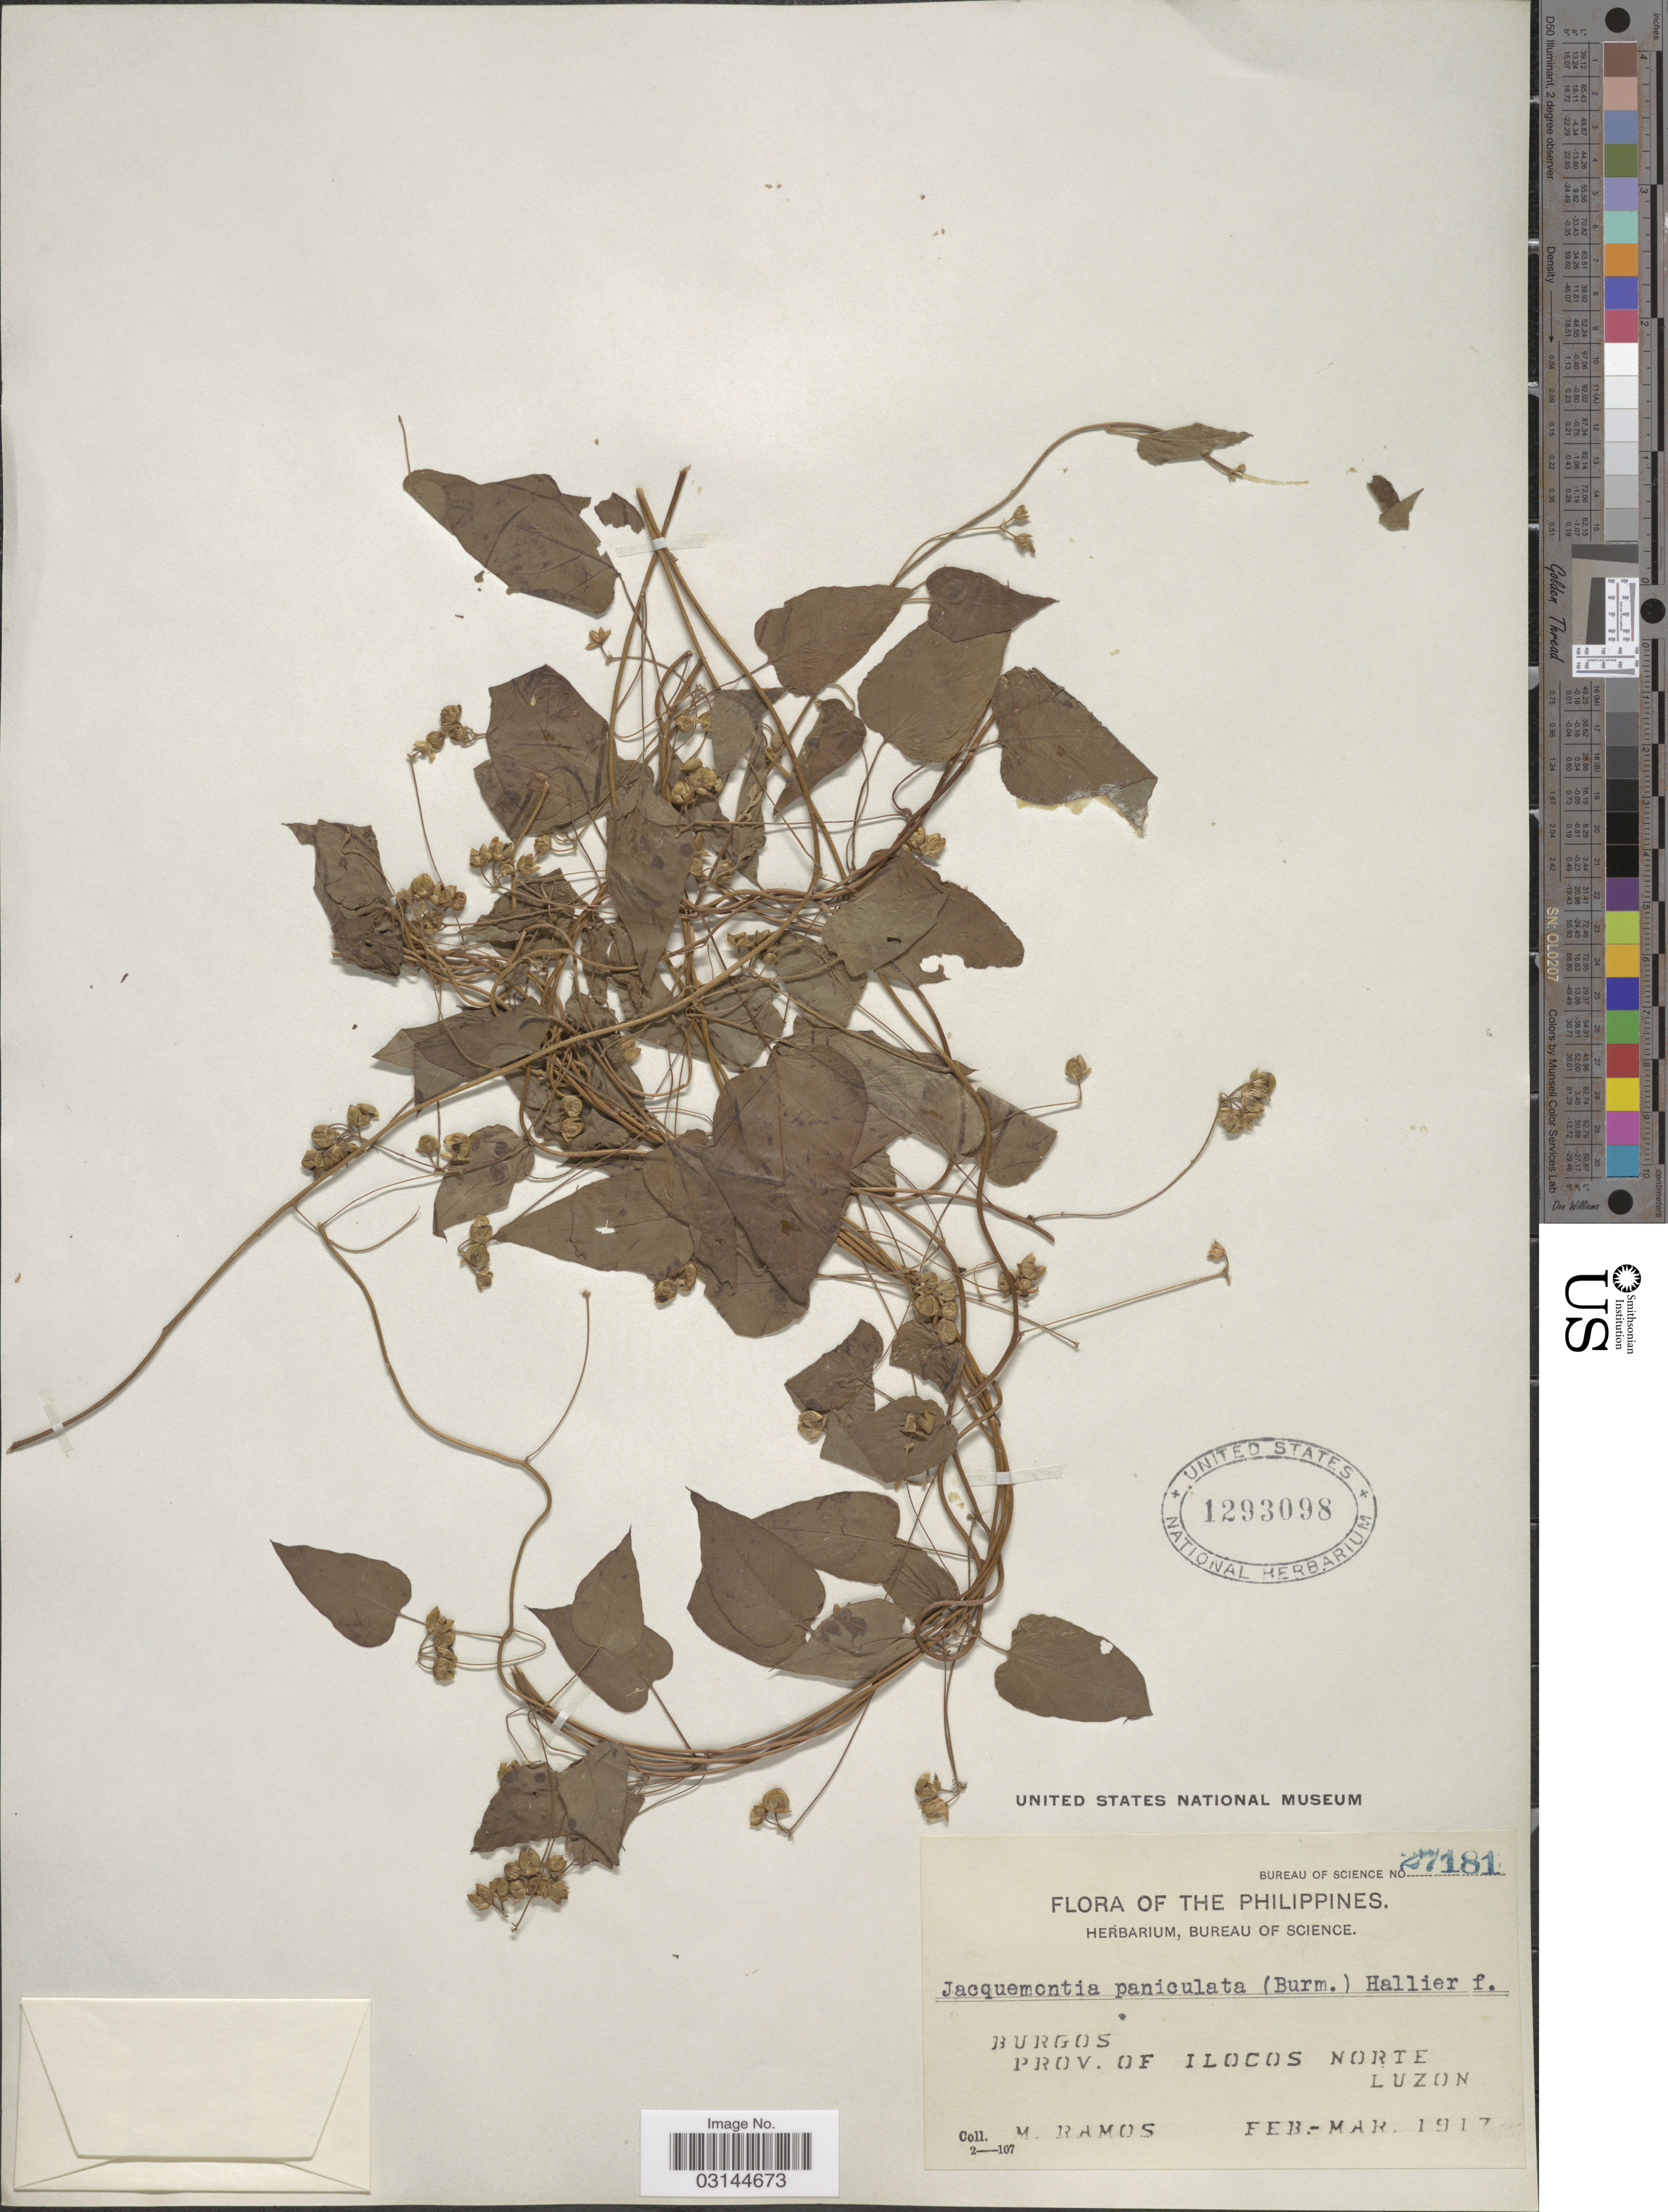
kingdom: Plantae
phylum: Tracheophyta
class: Magnoliopsida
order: Solanales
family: Convolvulaceae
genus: Jacquemontia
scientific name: Jacquemontia paniculata var. tomentosa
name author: (Warb.) Ooststr.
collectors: M. Ramos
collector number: Bureau of Science 27181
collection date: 1917-02/1917-03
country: Philippines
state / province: Ilocos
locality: Burgos. Prov. of Ilocos Norte. Luzon.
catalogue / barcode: US 1293098